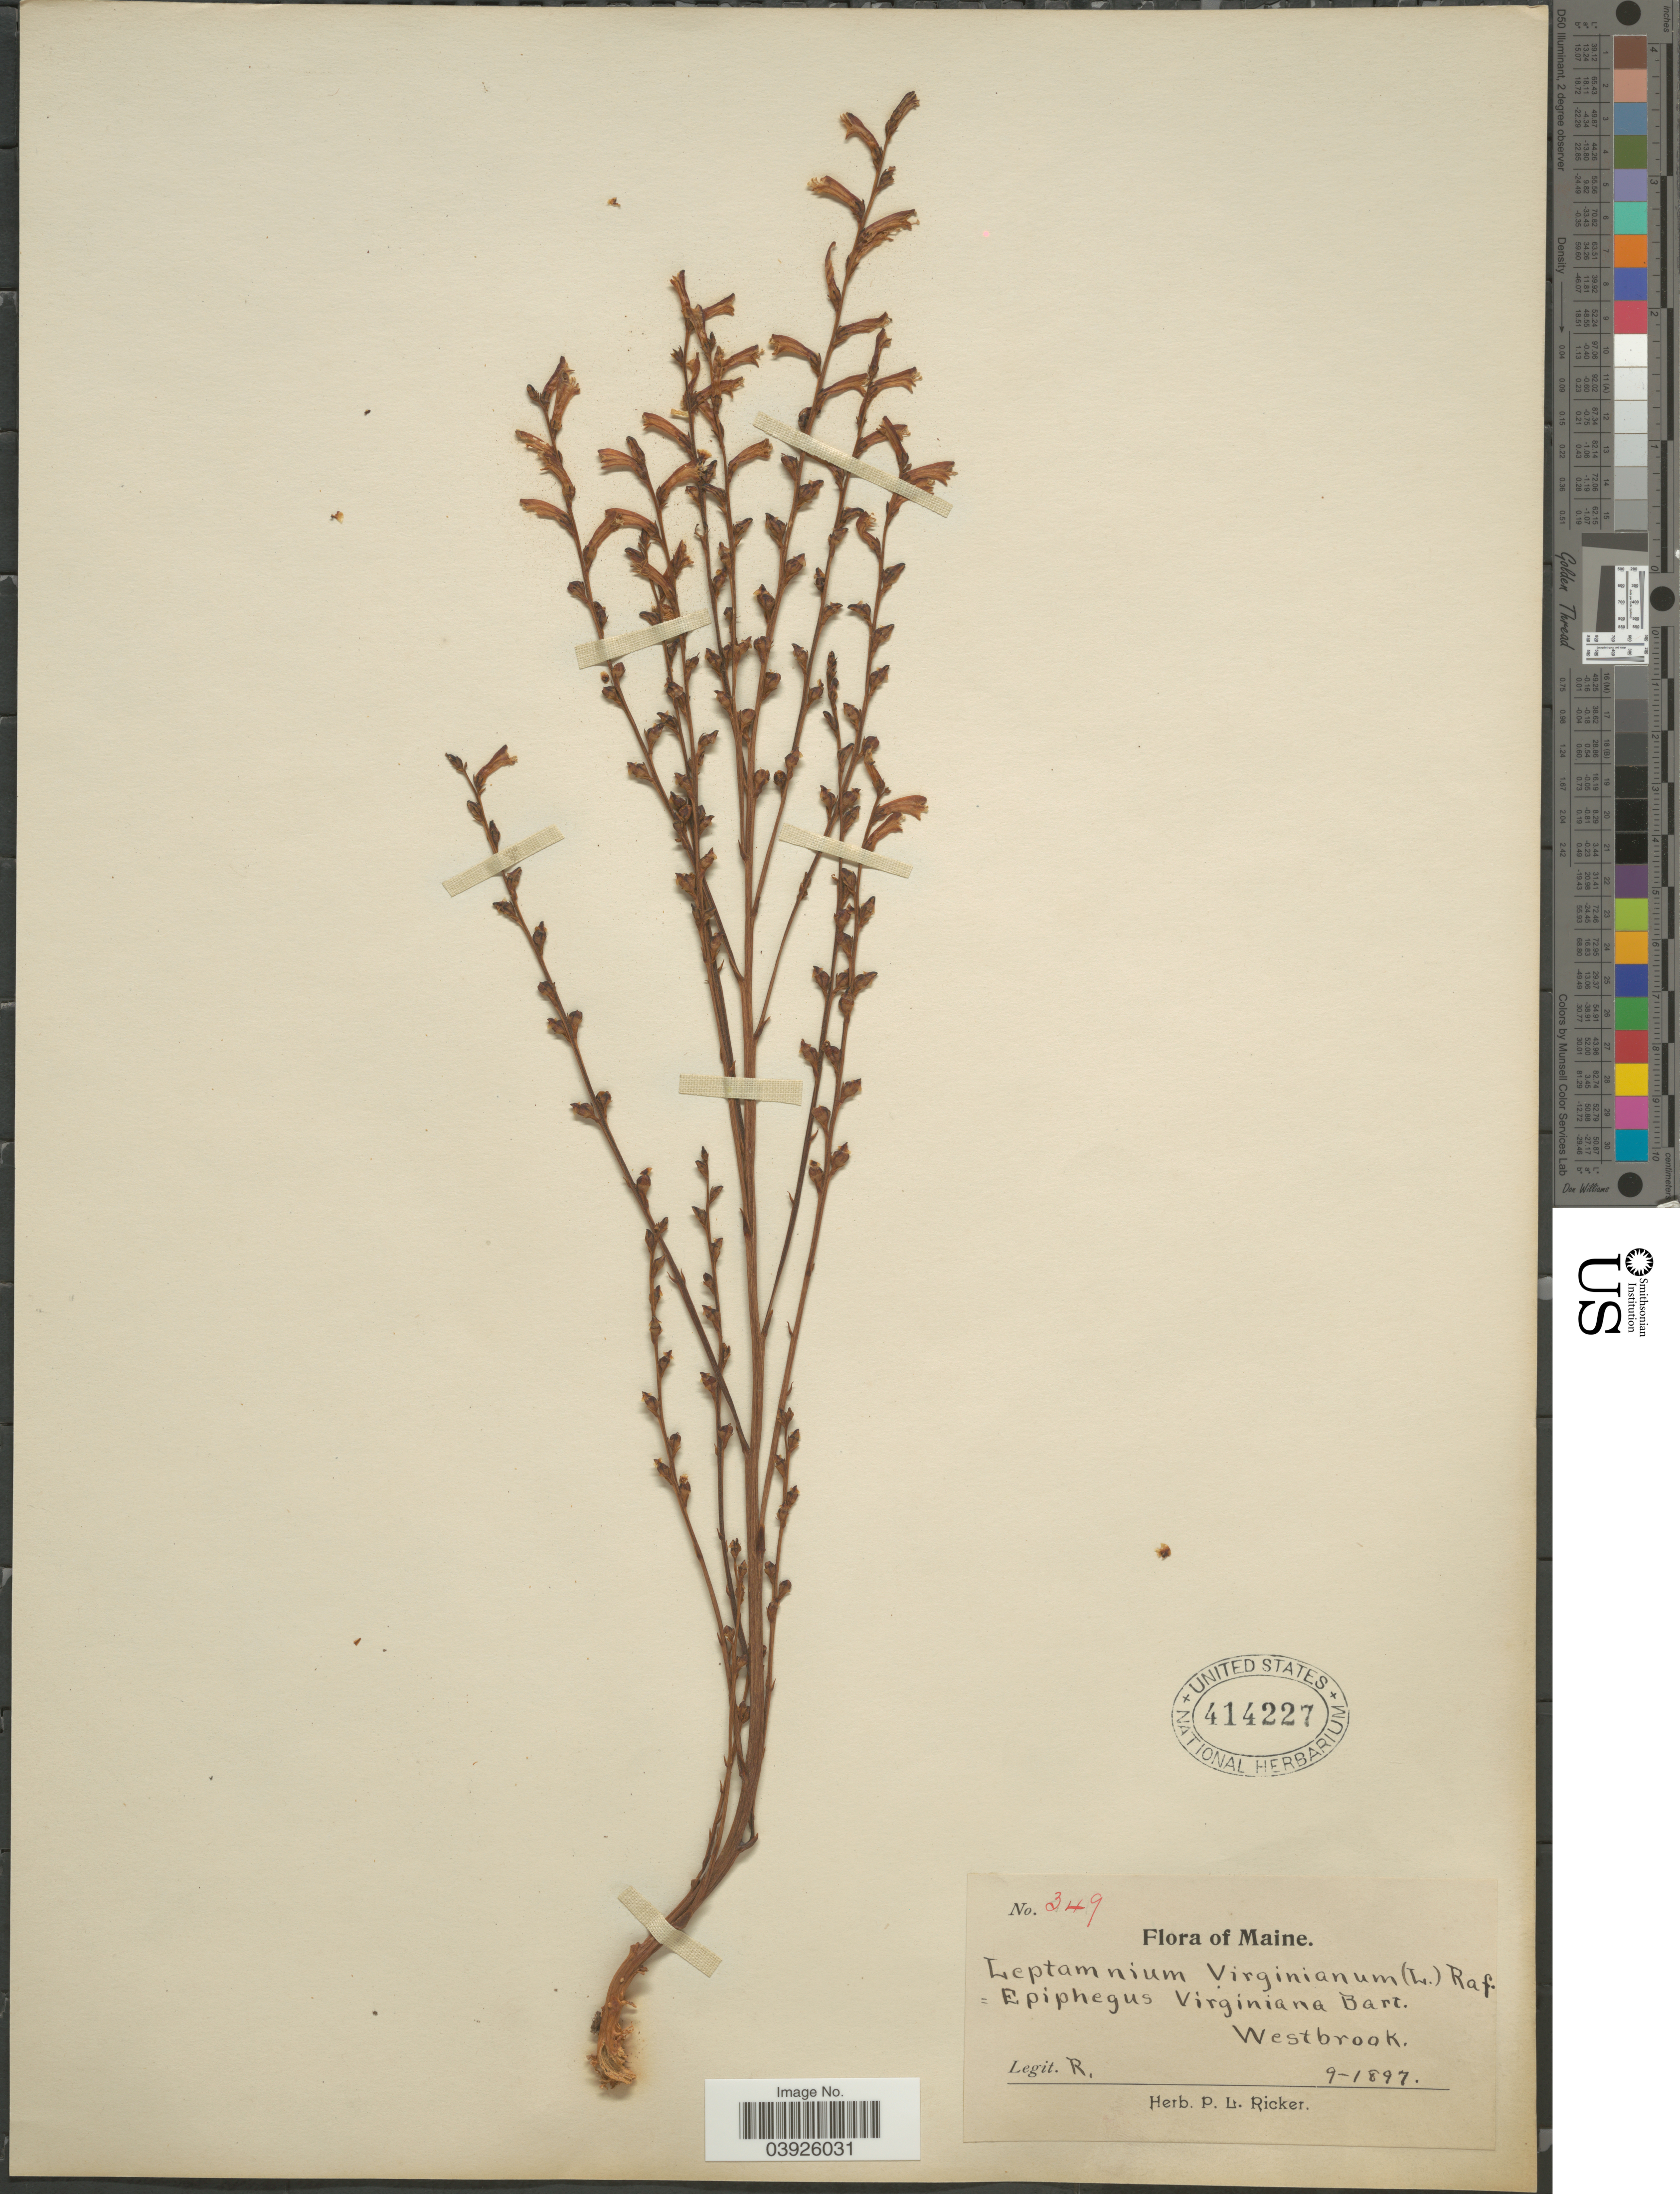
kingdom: Plantae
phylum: Tracheophyta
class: Magnoliopsida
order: Lamiales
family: Orobanchaceae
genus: Epifagus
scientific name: Epifagus virginiana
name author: (L.) W.P.C. Barton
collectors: P. Ricker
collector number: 349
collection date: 1897-09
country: United States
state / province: Maine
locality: Westbrook.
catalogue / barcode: US 414227